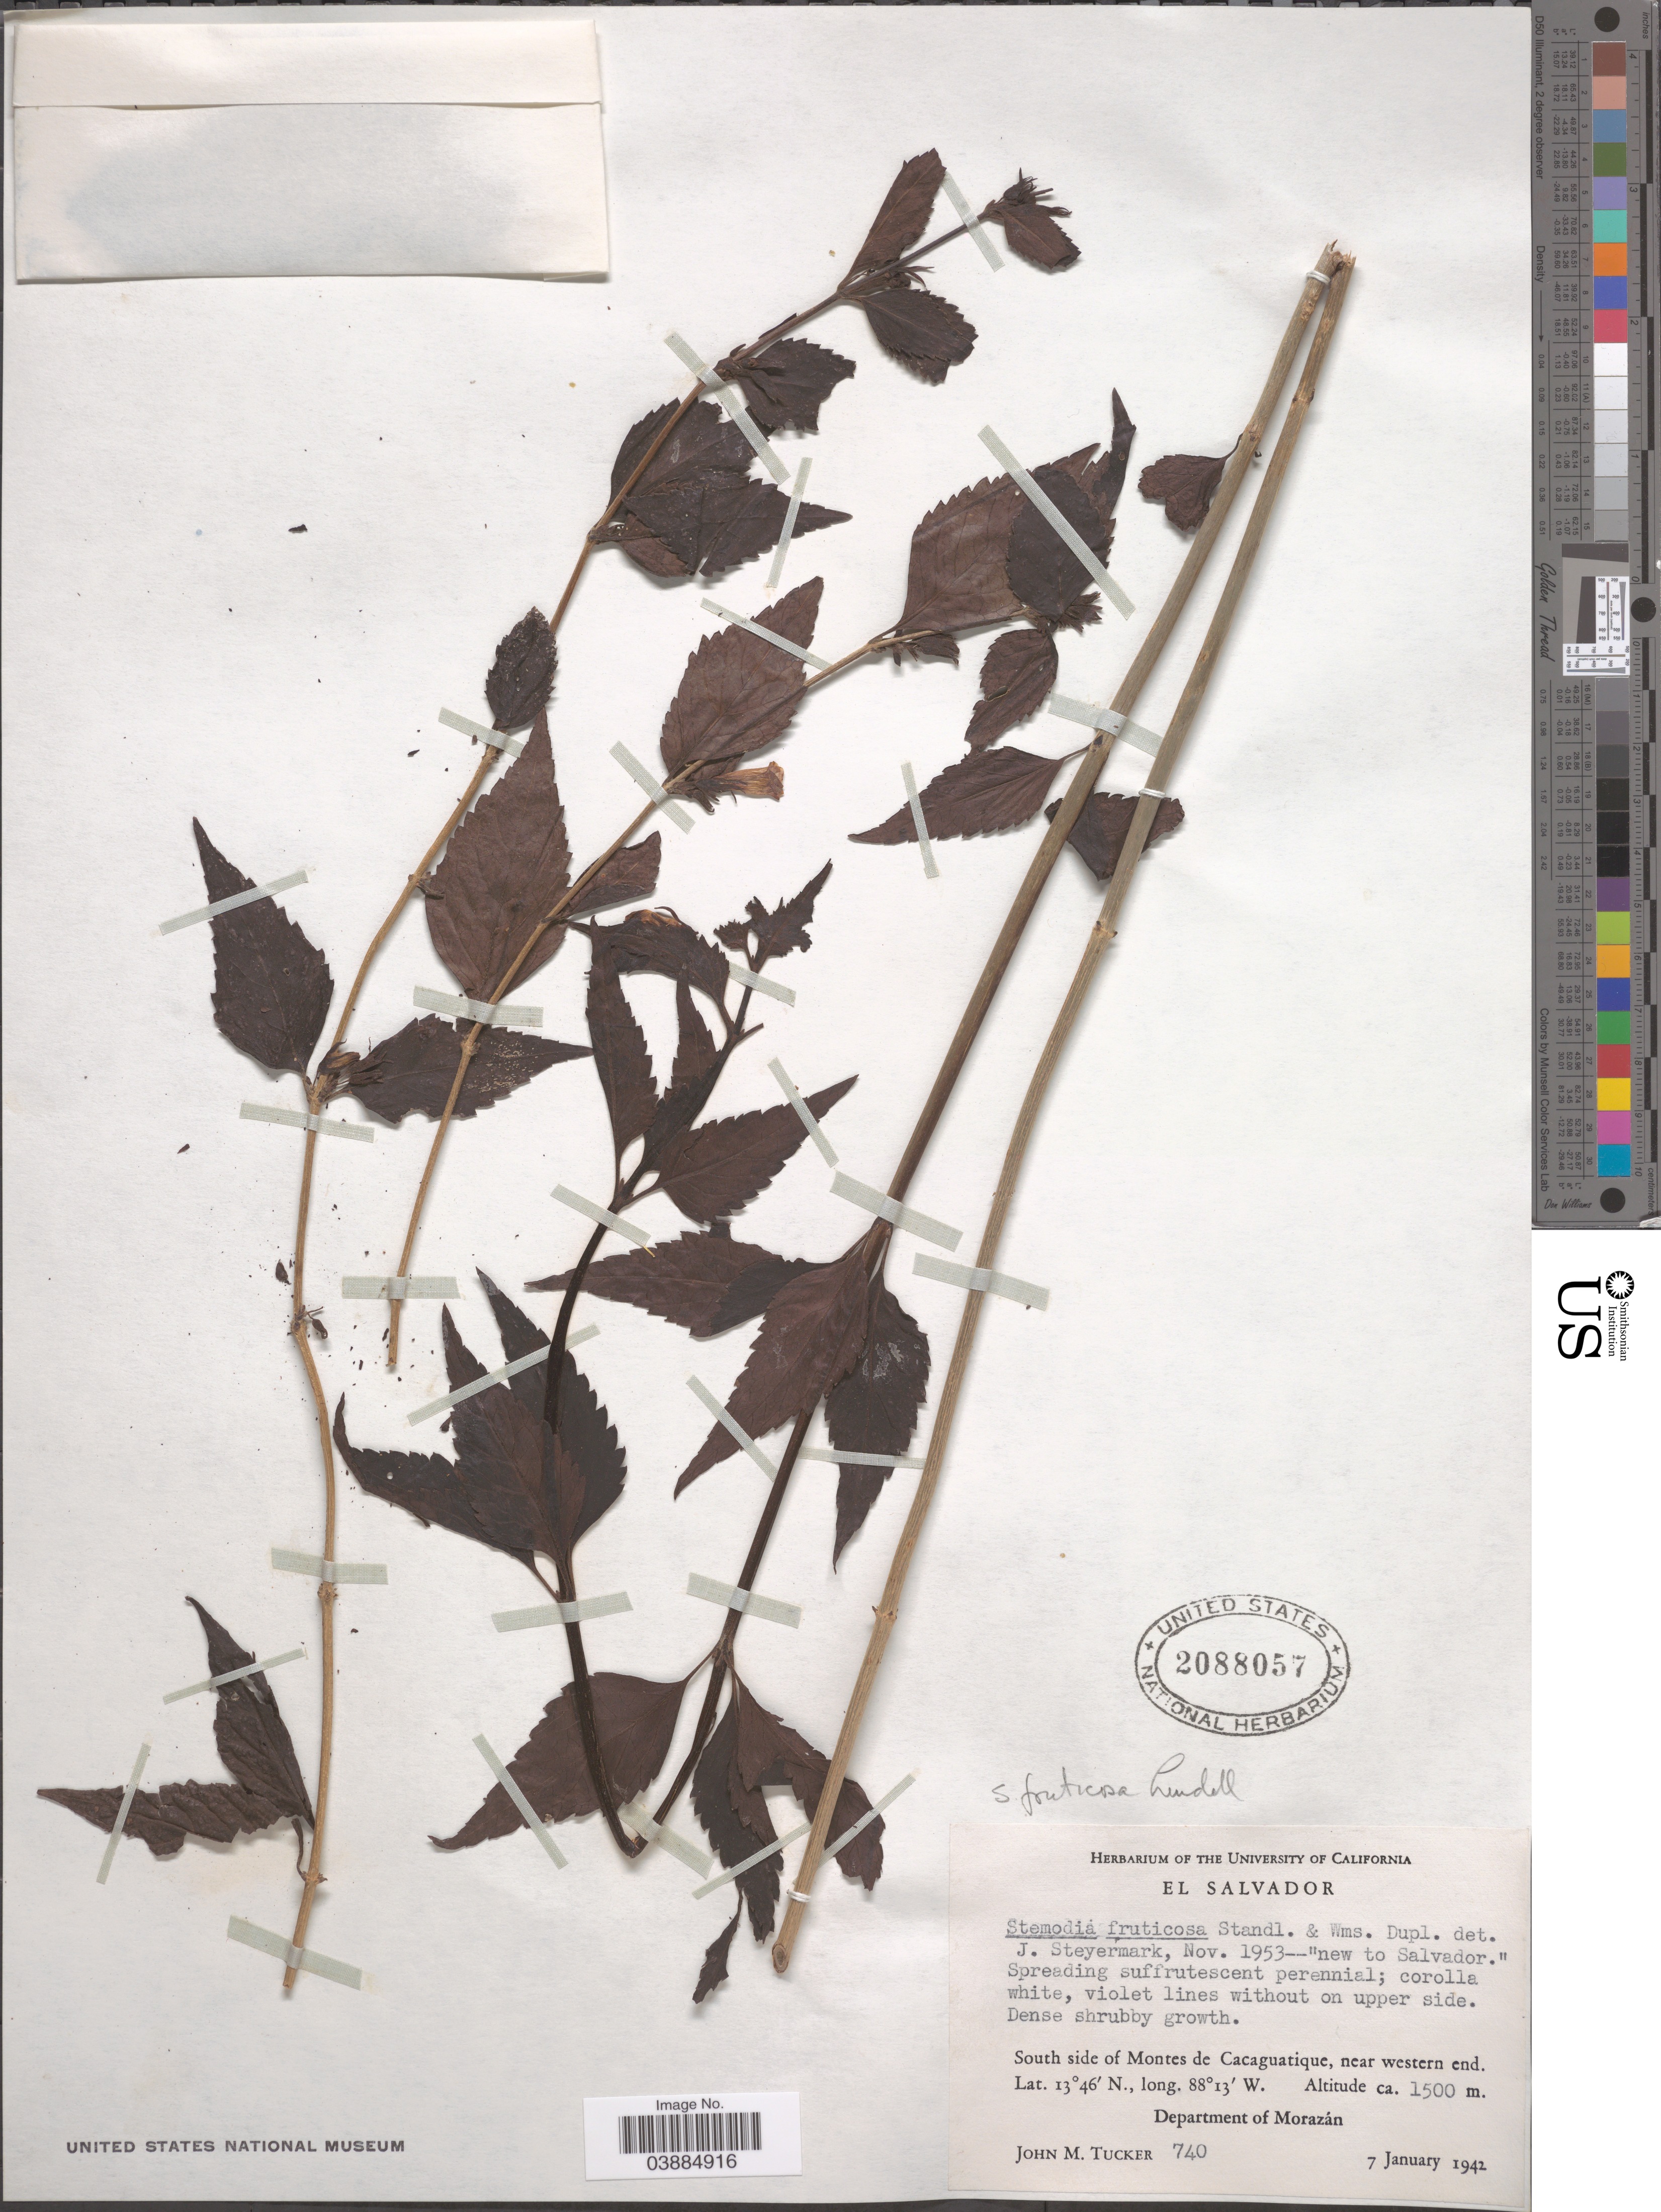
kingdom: Plantae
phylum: Tracheophyta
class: Magnoliopsida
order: Lamiales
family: Plantaginaceae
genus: Stemodia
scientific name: Stemodia fruticosa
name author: Lundell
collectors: J. M. Tucker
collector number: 740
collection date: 1942-01-07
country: El Salvador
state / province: Morazan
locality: South side of Montes de Cacaguatique, near western end. Department of Morazán.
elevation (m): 1500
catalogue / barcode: US 2088057